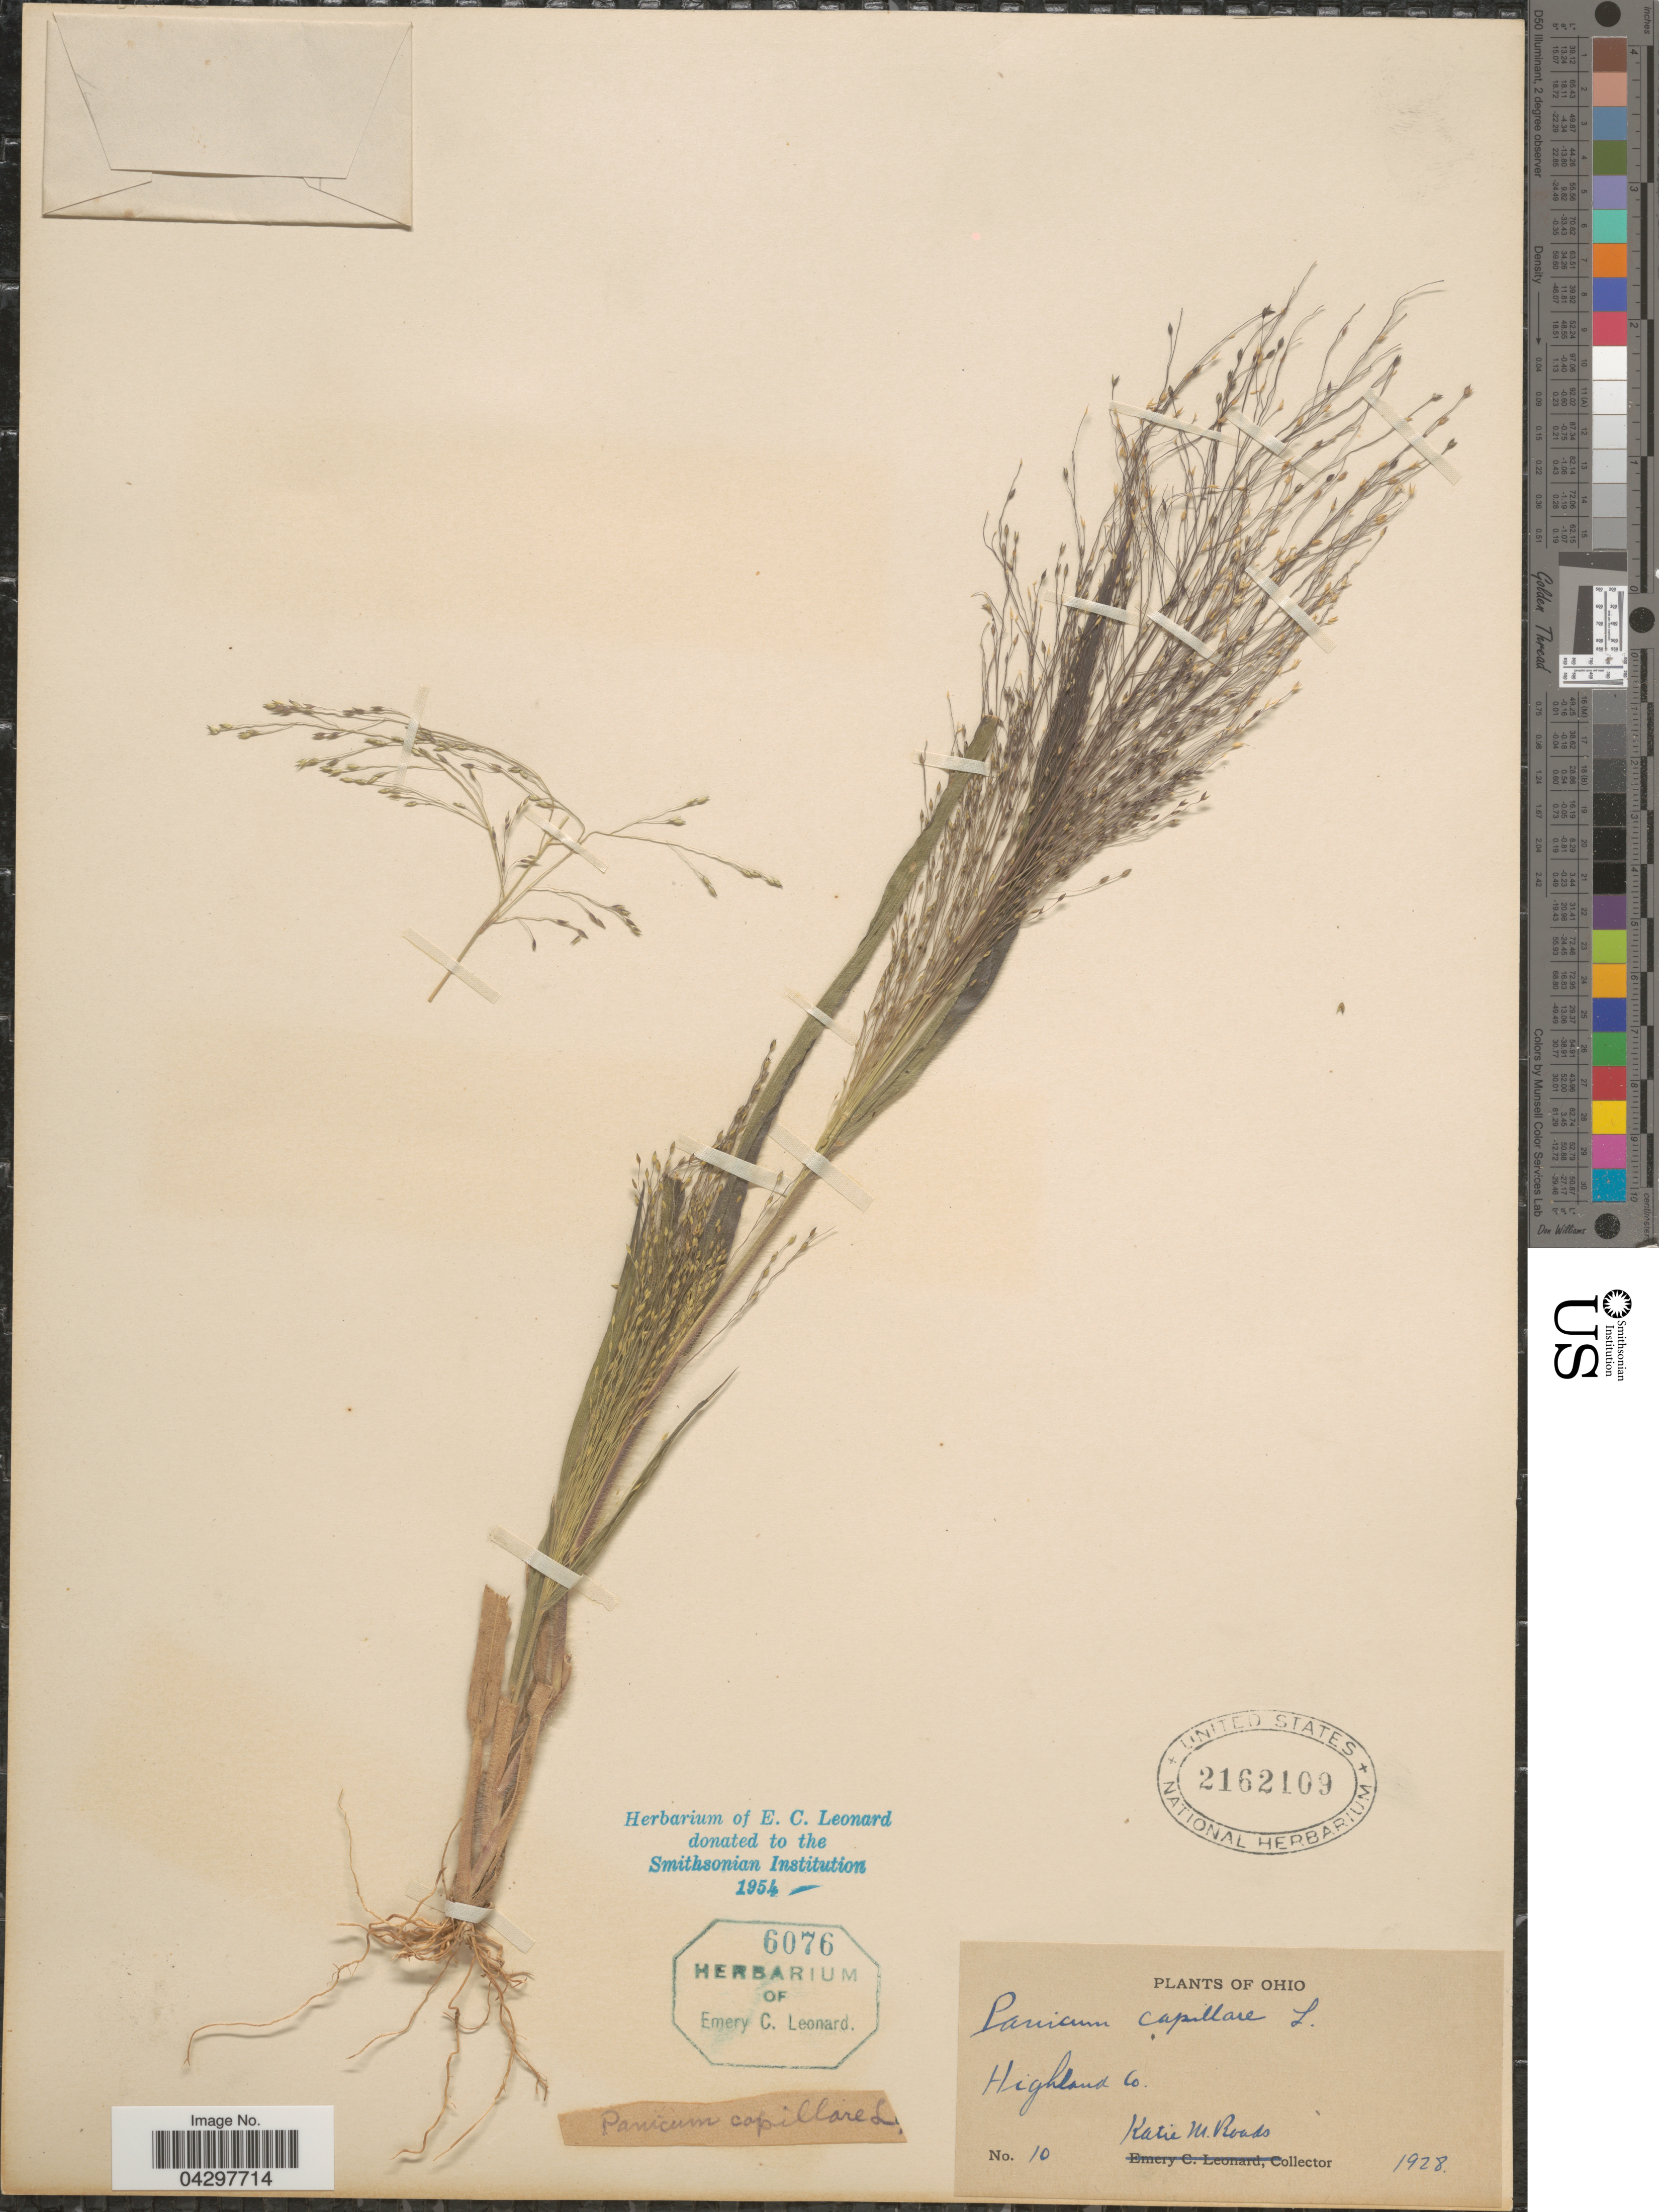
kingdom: Plantae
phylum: Tracheophyta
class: Liliopsida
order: Poales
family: Poaceae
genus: Panicum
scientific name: Panicum capillare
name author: L.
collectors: K. Roads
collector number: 10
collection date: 1928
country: United States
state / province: Ohio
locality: Highland Co.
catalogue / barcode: US 2162109